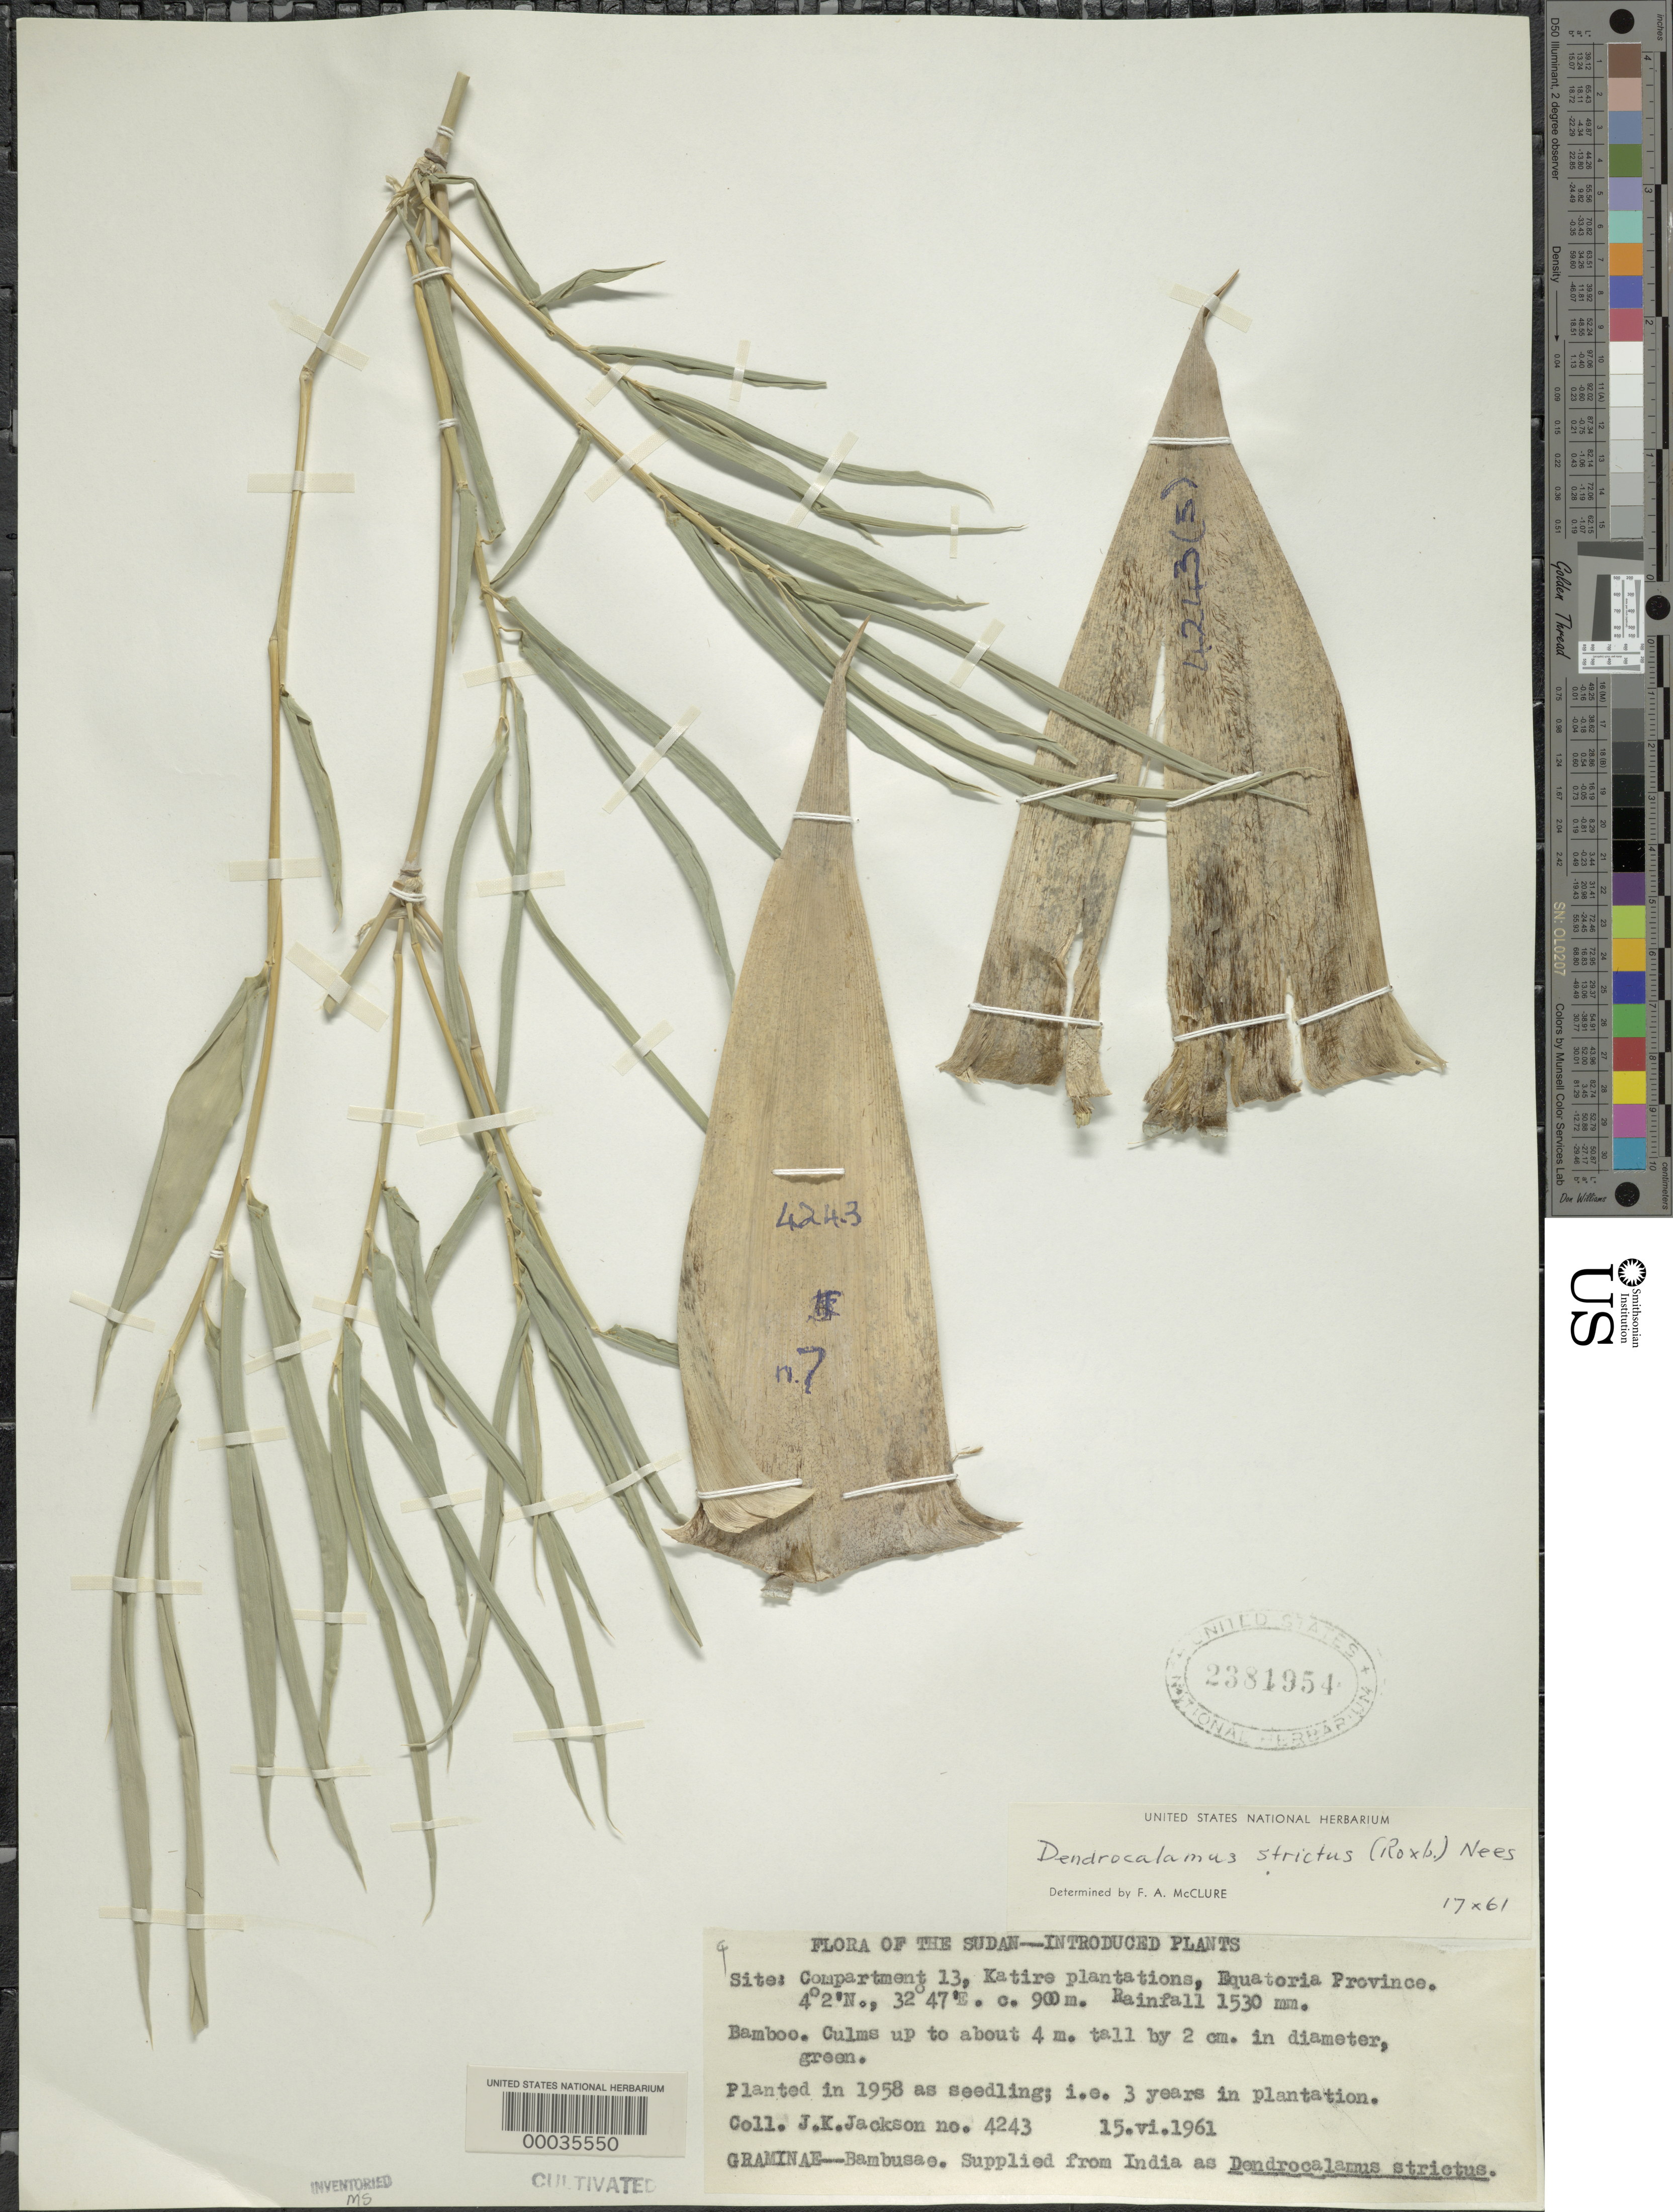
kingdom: Plantae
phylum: Tracheophyta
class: Liliopsida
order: Poales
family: Poaceae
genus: Dendrocalamus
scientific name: Dendrocalamus strictus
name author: (Roxb.) Nees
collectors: J. Jackson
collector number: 4243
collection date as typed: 15 Jun 1961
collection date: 1961-06-15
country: South Sudan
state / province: Central Equatoria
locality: Equatoria province, katire plantation, compartment 13. [al istiwa'iyah province now divided into gharb al istiwa'iyah and sharq al istiwa'iyah provinces.]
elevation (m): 900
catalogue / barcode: US 2381954